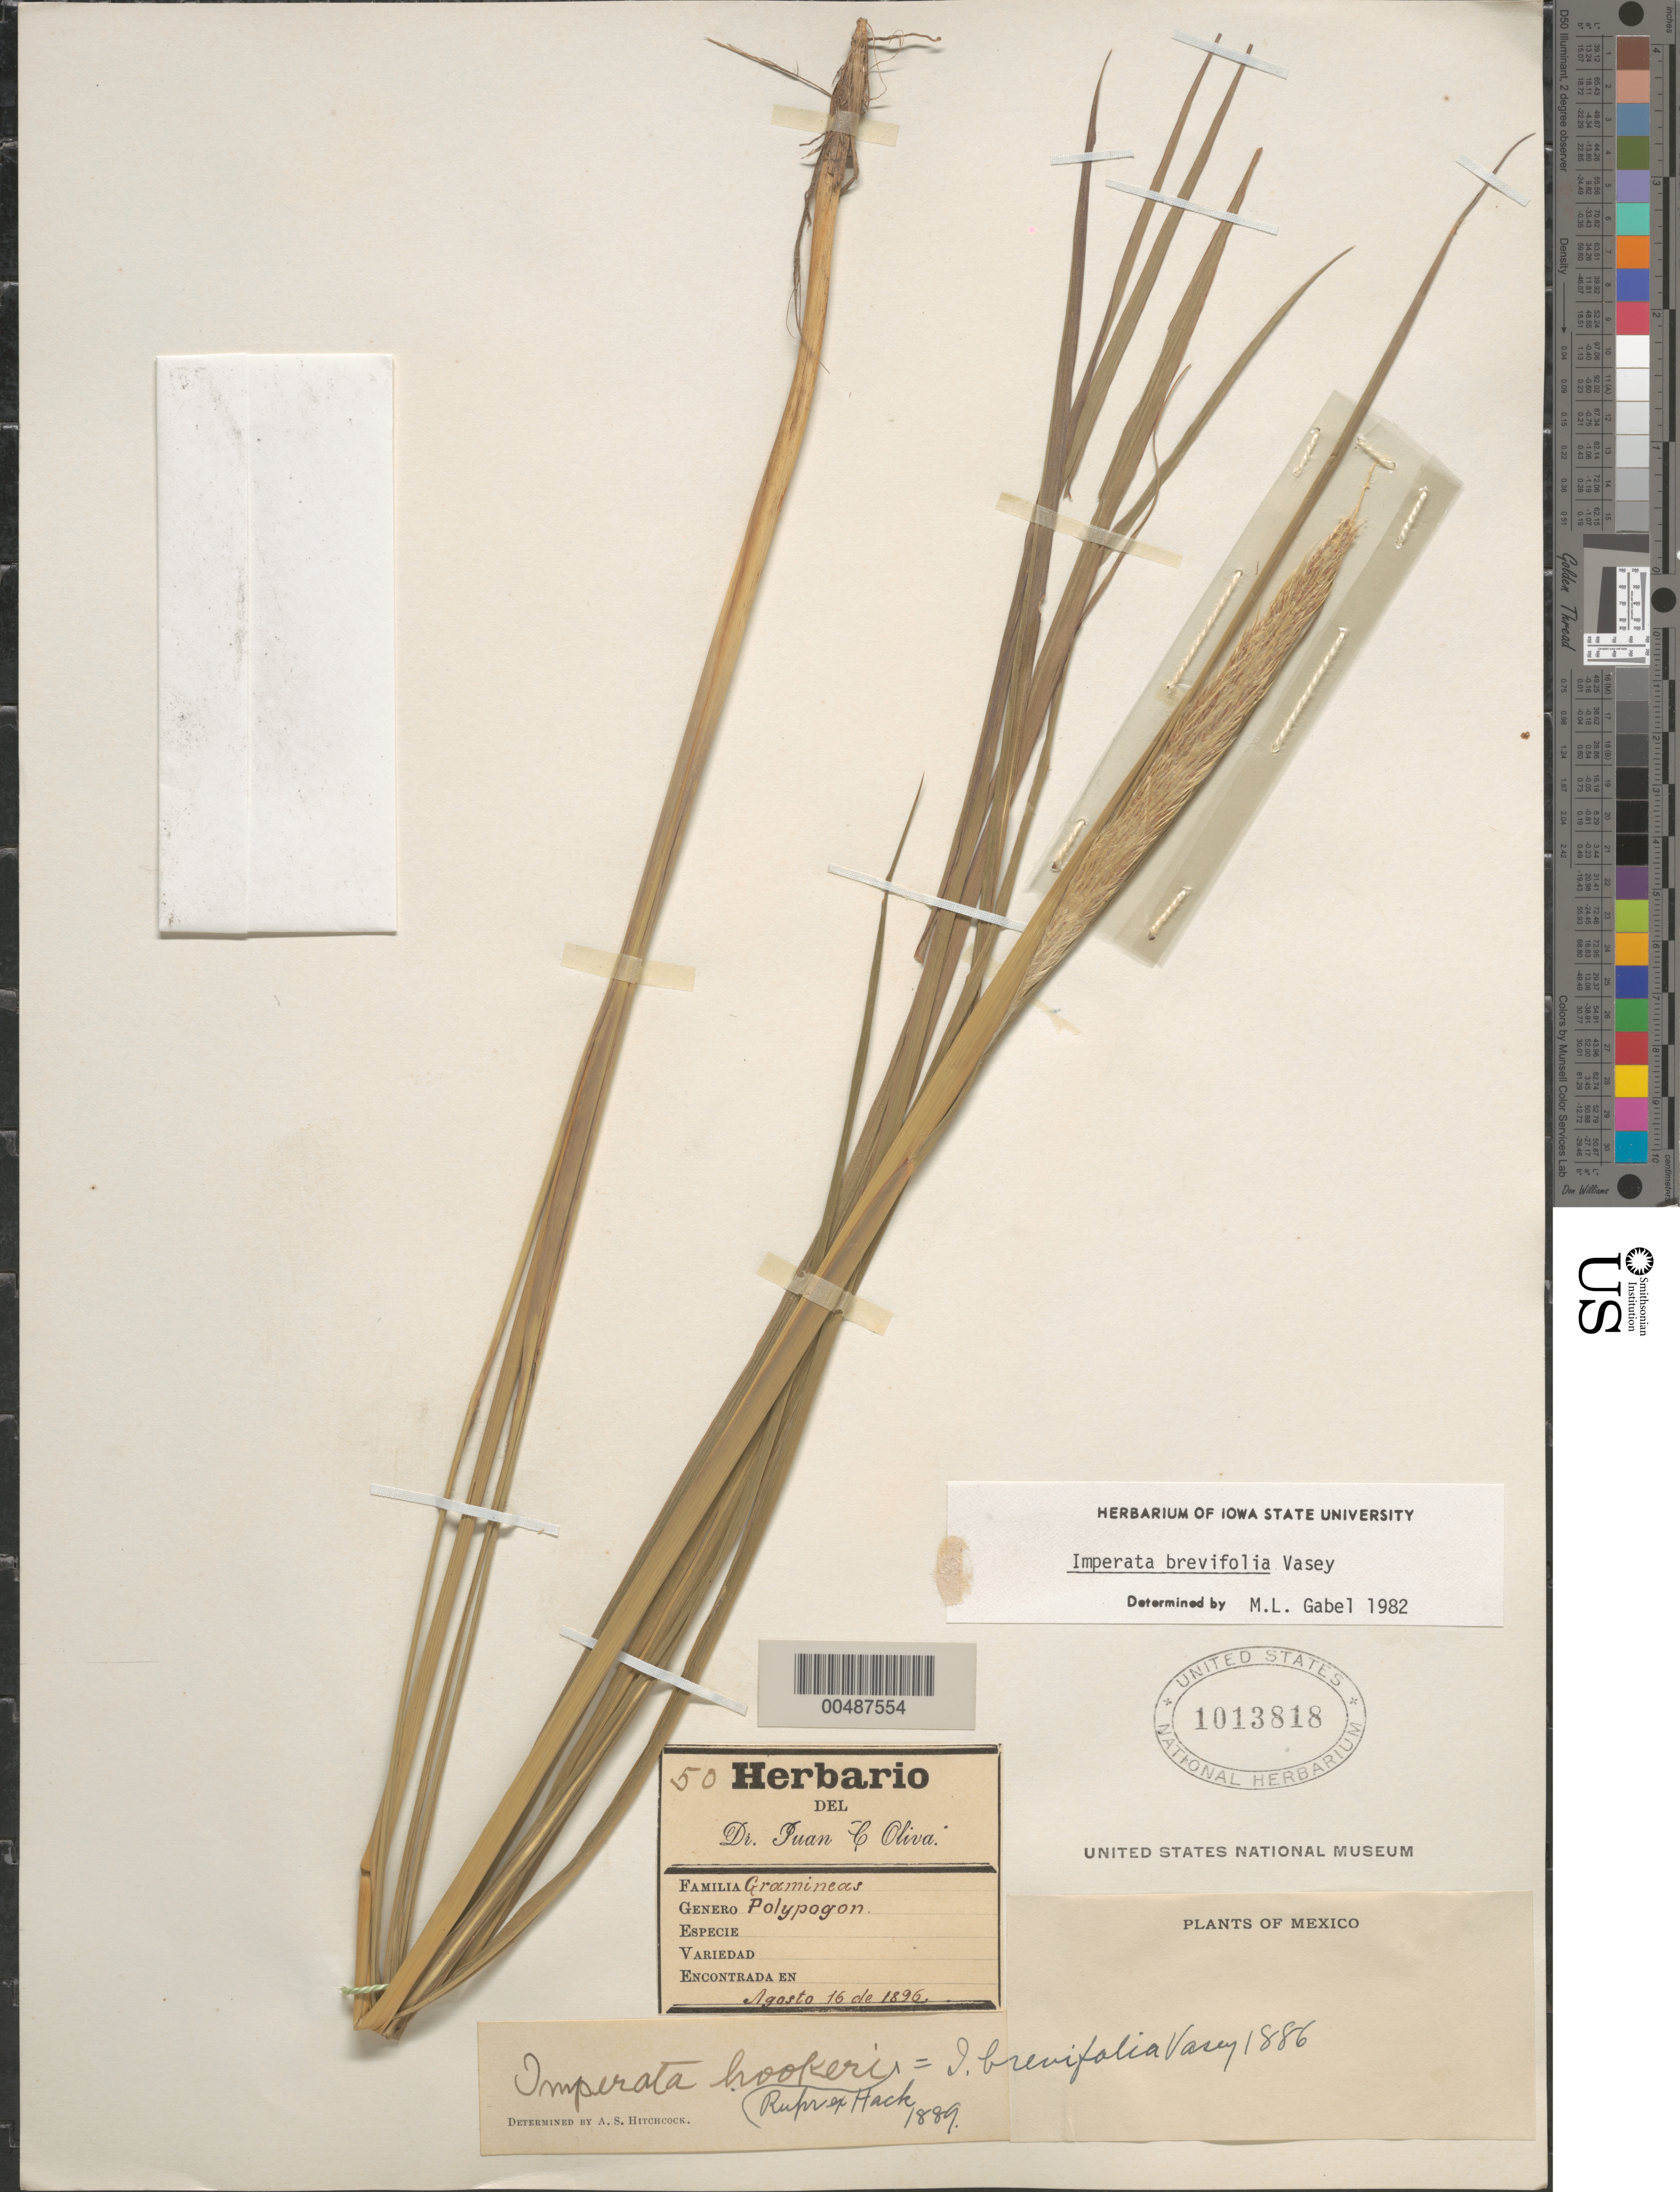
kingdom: Plantae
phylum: Tracheophyta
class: Liliopsida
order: Poales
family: Poaceae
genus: Imperata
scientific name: Imperata brevifolia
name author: Vasey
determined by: Gabel, M. L.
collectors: J. C. Oliva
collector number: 50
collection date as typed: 16 Aug 1896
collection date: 1896-08-16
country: Mexico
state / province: Durango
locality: San Ramon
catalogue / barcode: US 1013818